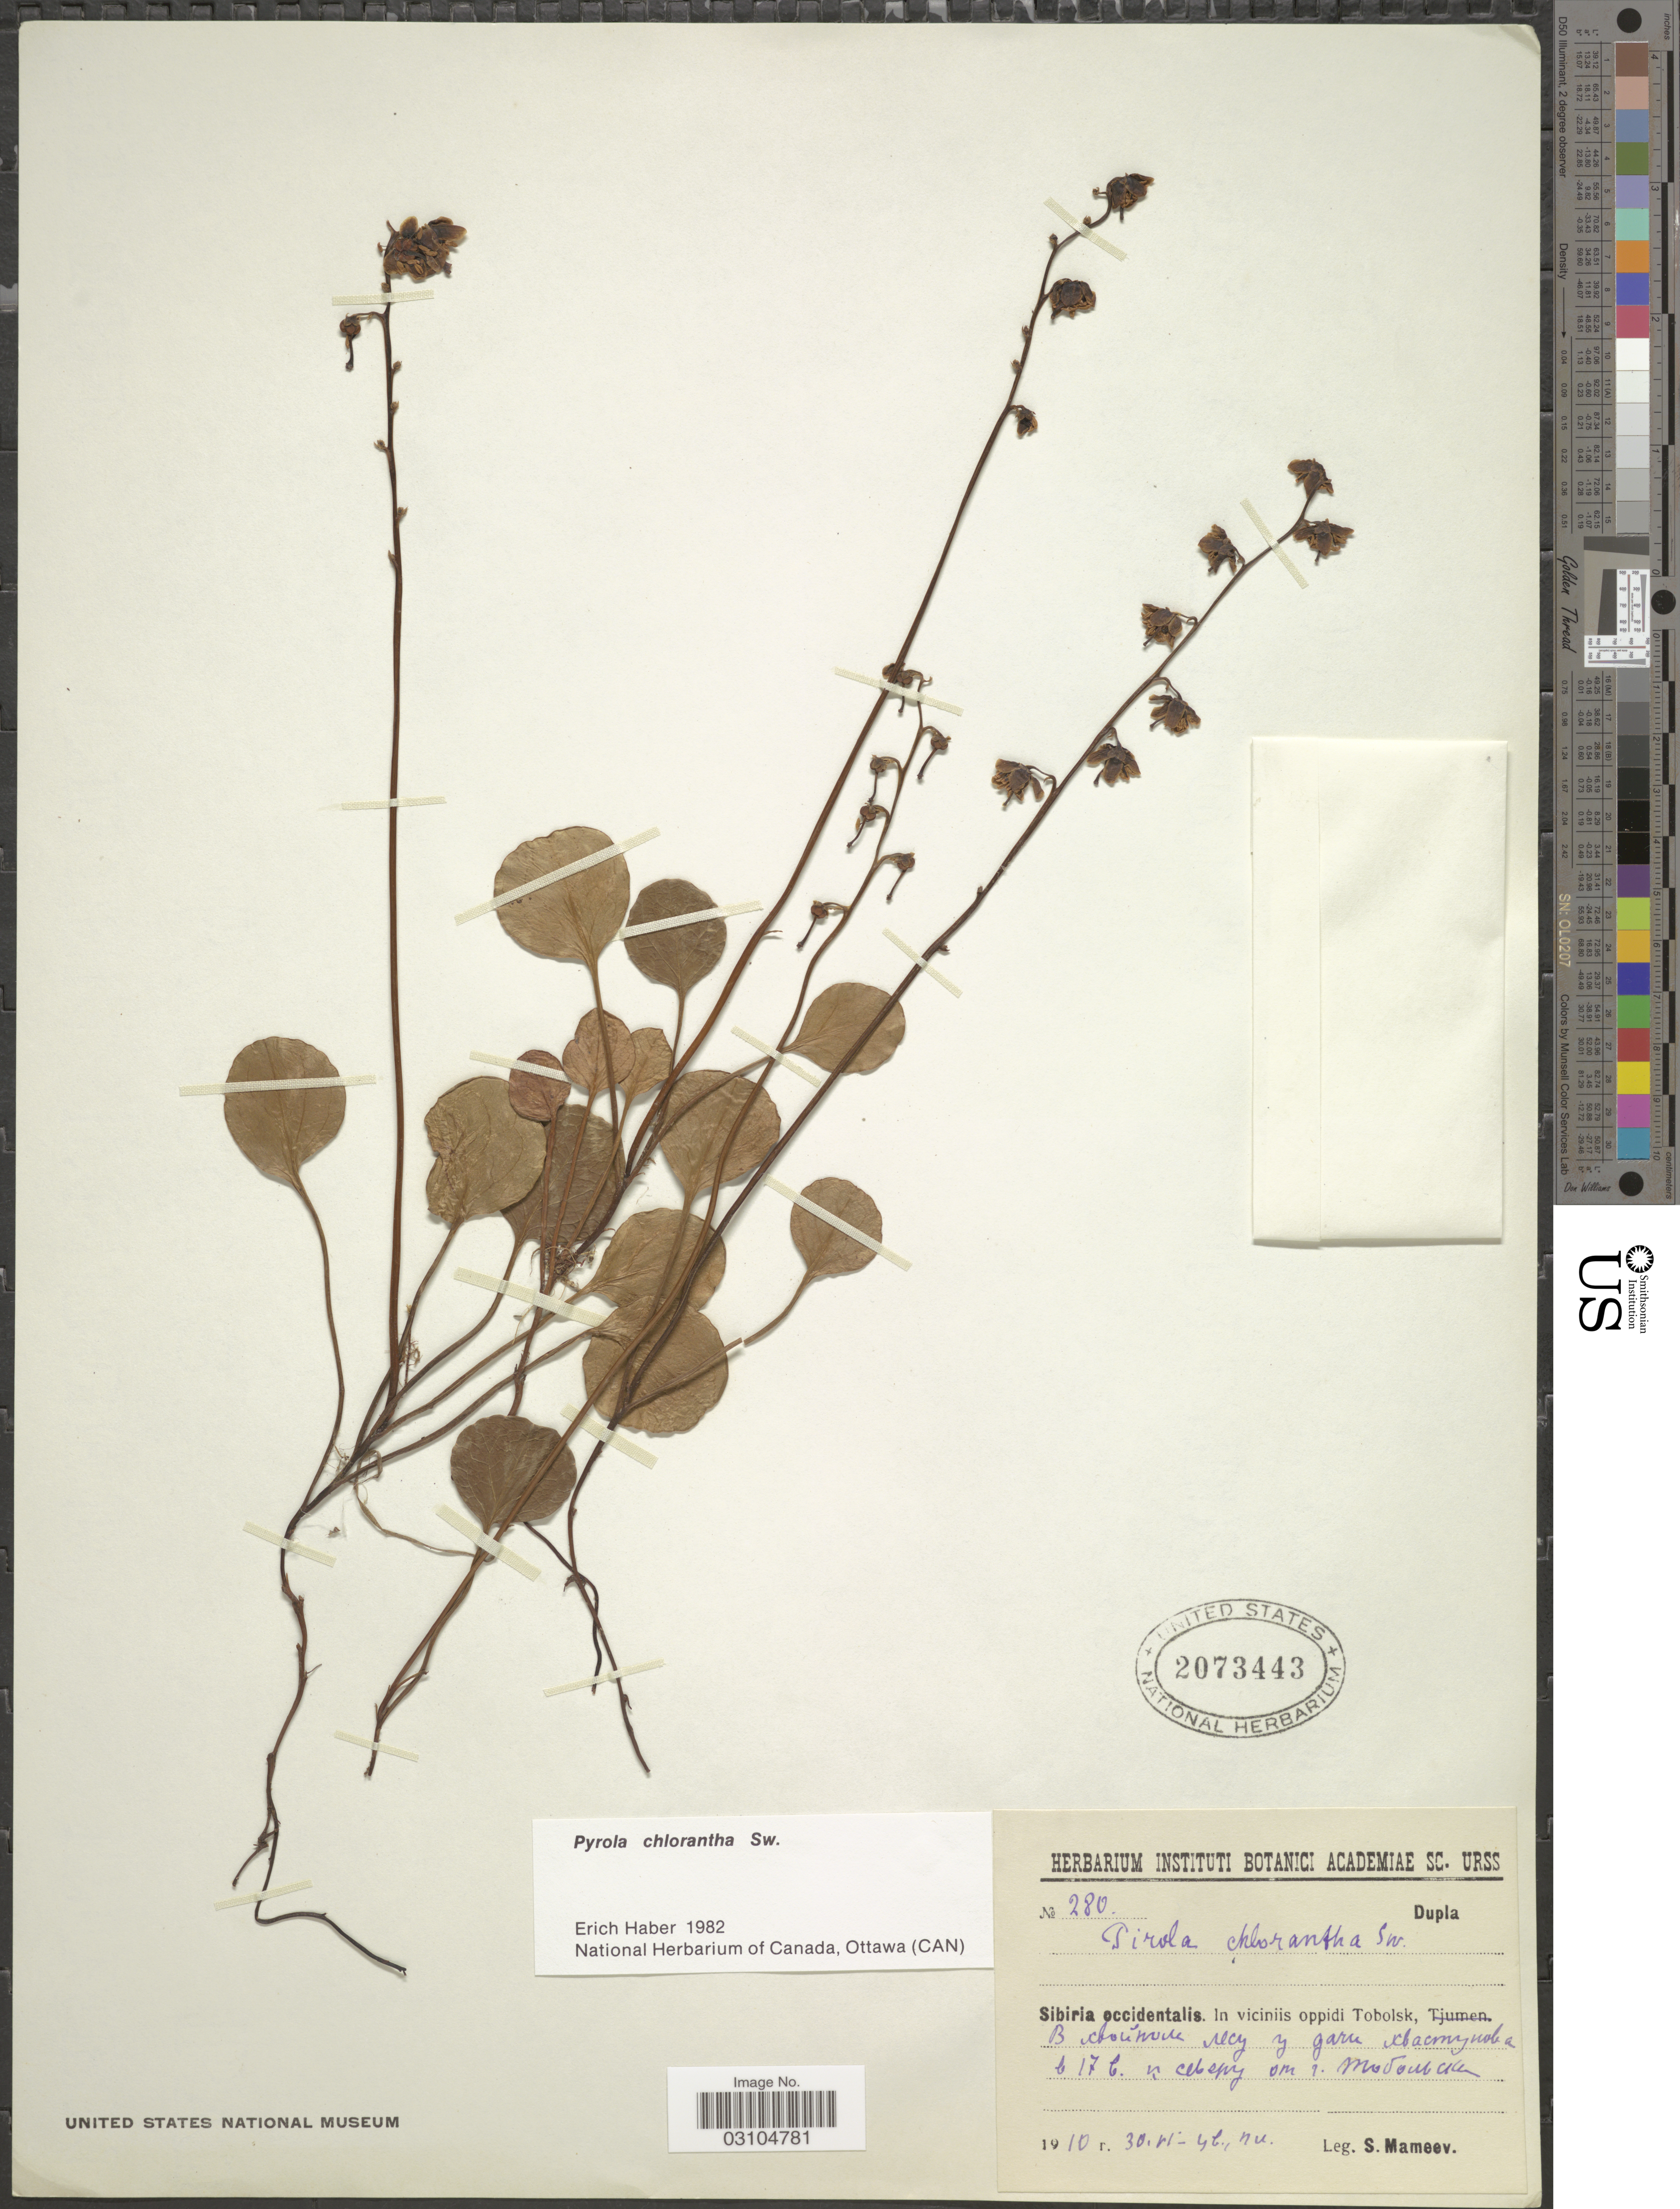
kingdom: Plantae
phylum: Tracheophyta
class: Magnoliopsida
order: Ericales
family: Ericaceae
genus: Pyrola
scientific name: Pyrola chlorantha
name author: Schweigg.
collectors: S. Mameev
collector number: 280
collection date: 1910-06-30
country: Russian Federation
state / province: Tyumen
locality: Sibiria occidentalis. In viciniis oppidi Tobolsk.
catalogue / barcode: US 2073443